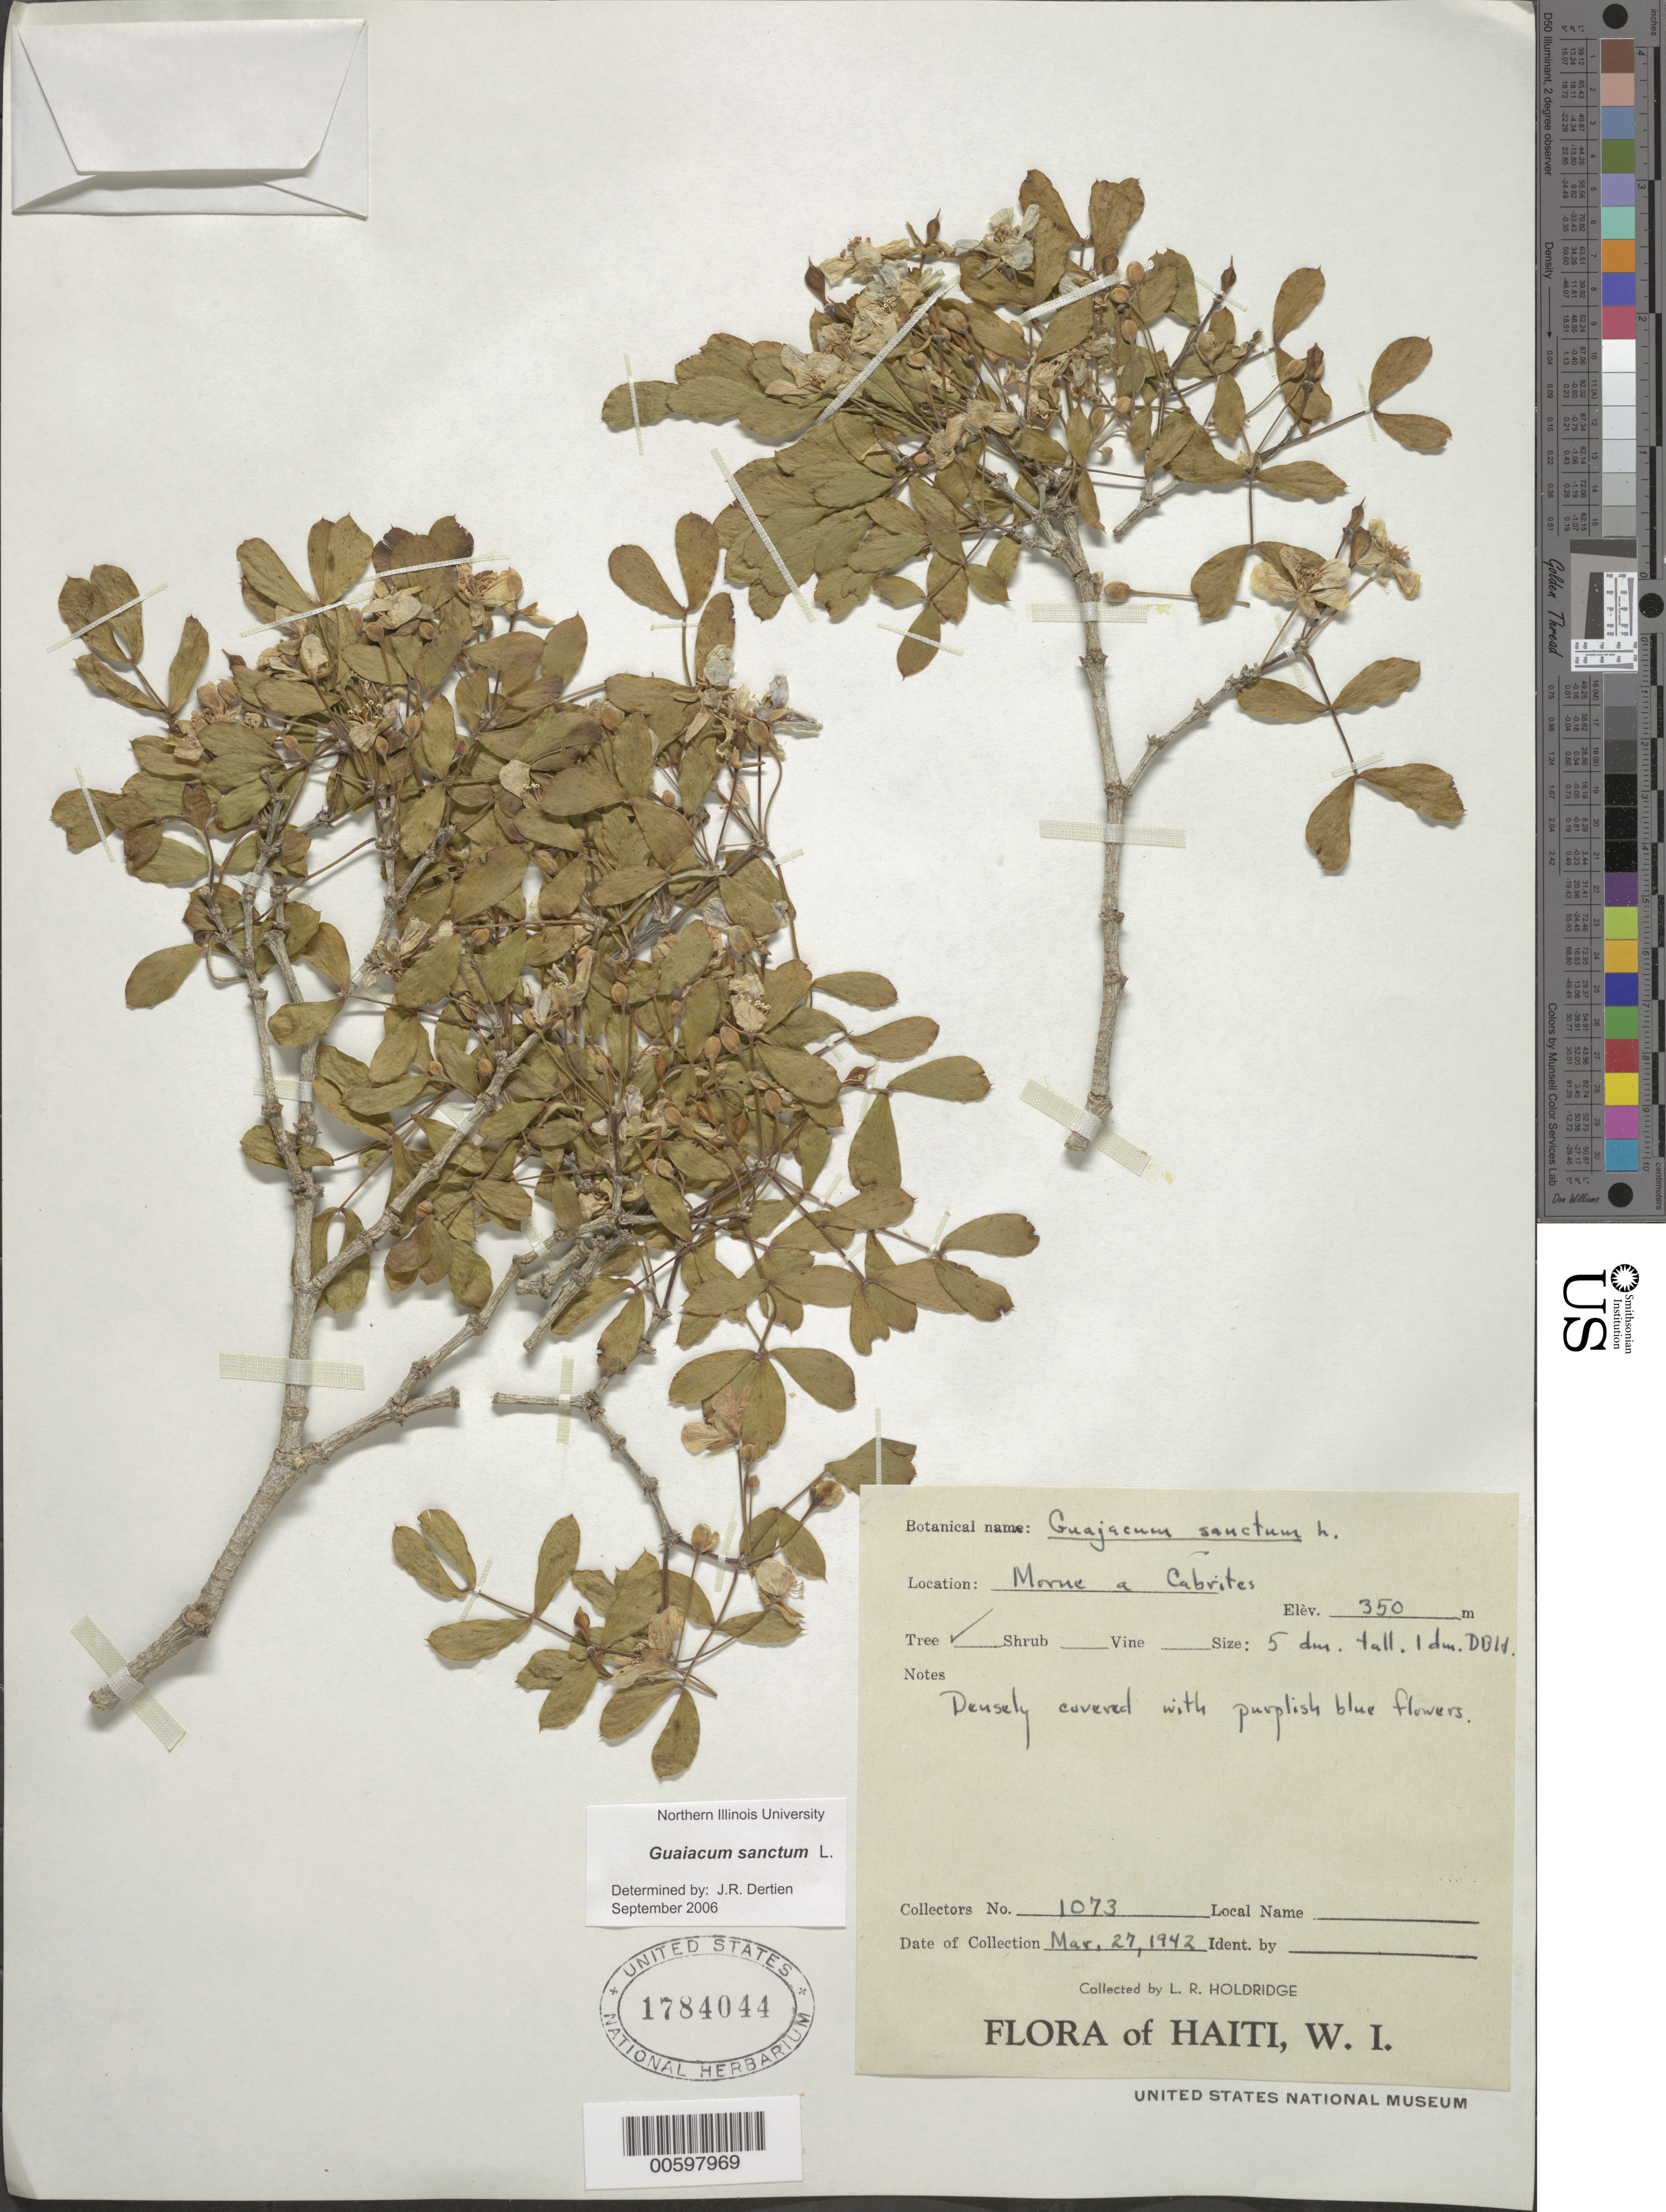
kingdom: Plantae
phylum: Tracheophyta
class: Magnoliopsida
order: Zygophyllales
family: Zygophyllaceae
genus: Guaiacum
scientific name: Guaiacum sanctum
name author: L.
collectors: L. Holdridge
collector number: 1073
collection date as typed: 27 Mar 1942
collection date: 1942-03-27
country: Haiti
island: Hispaniola Island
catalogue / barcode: US 1784044